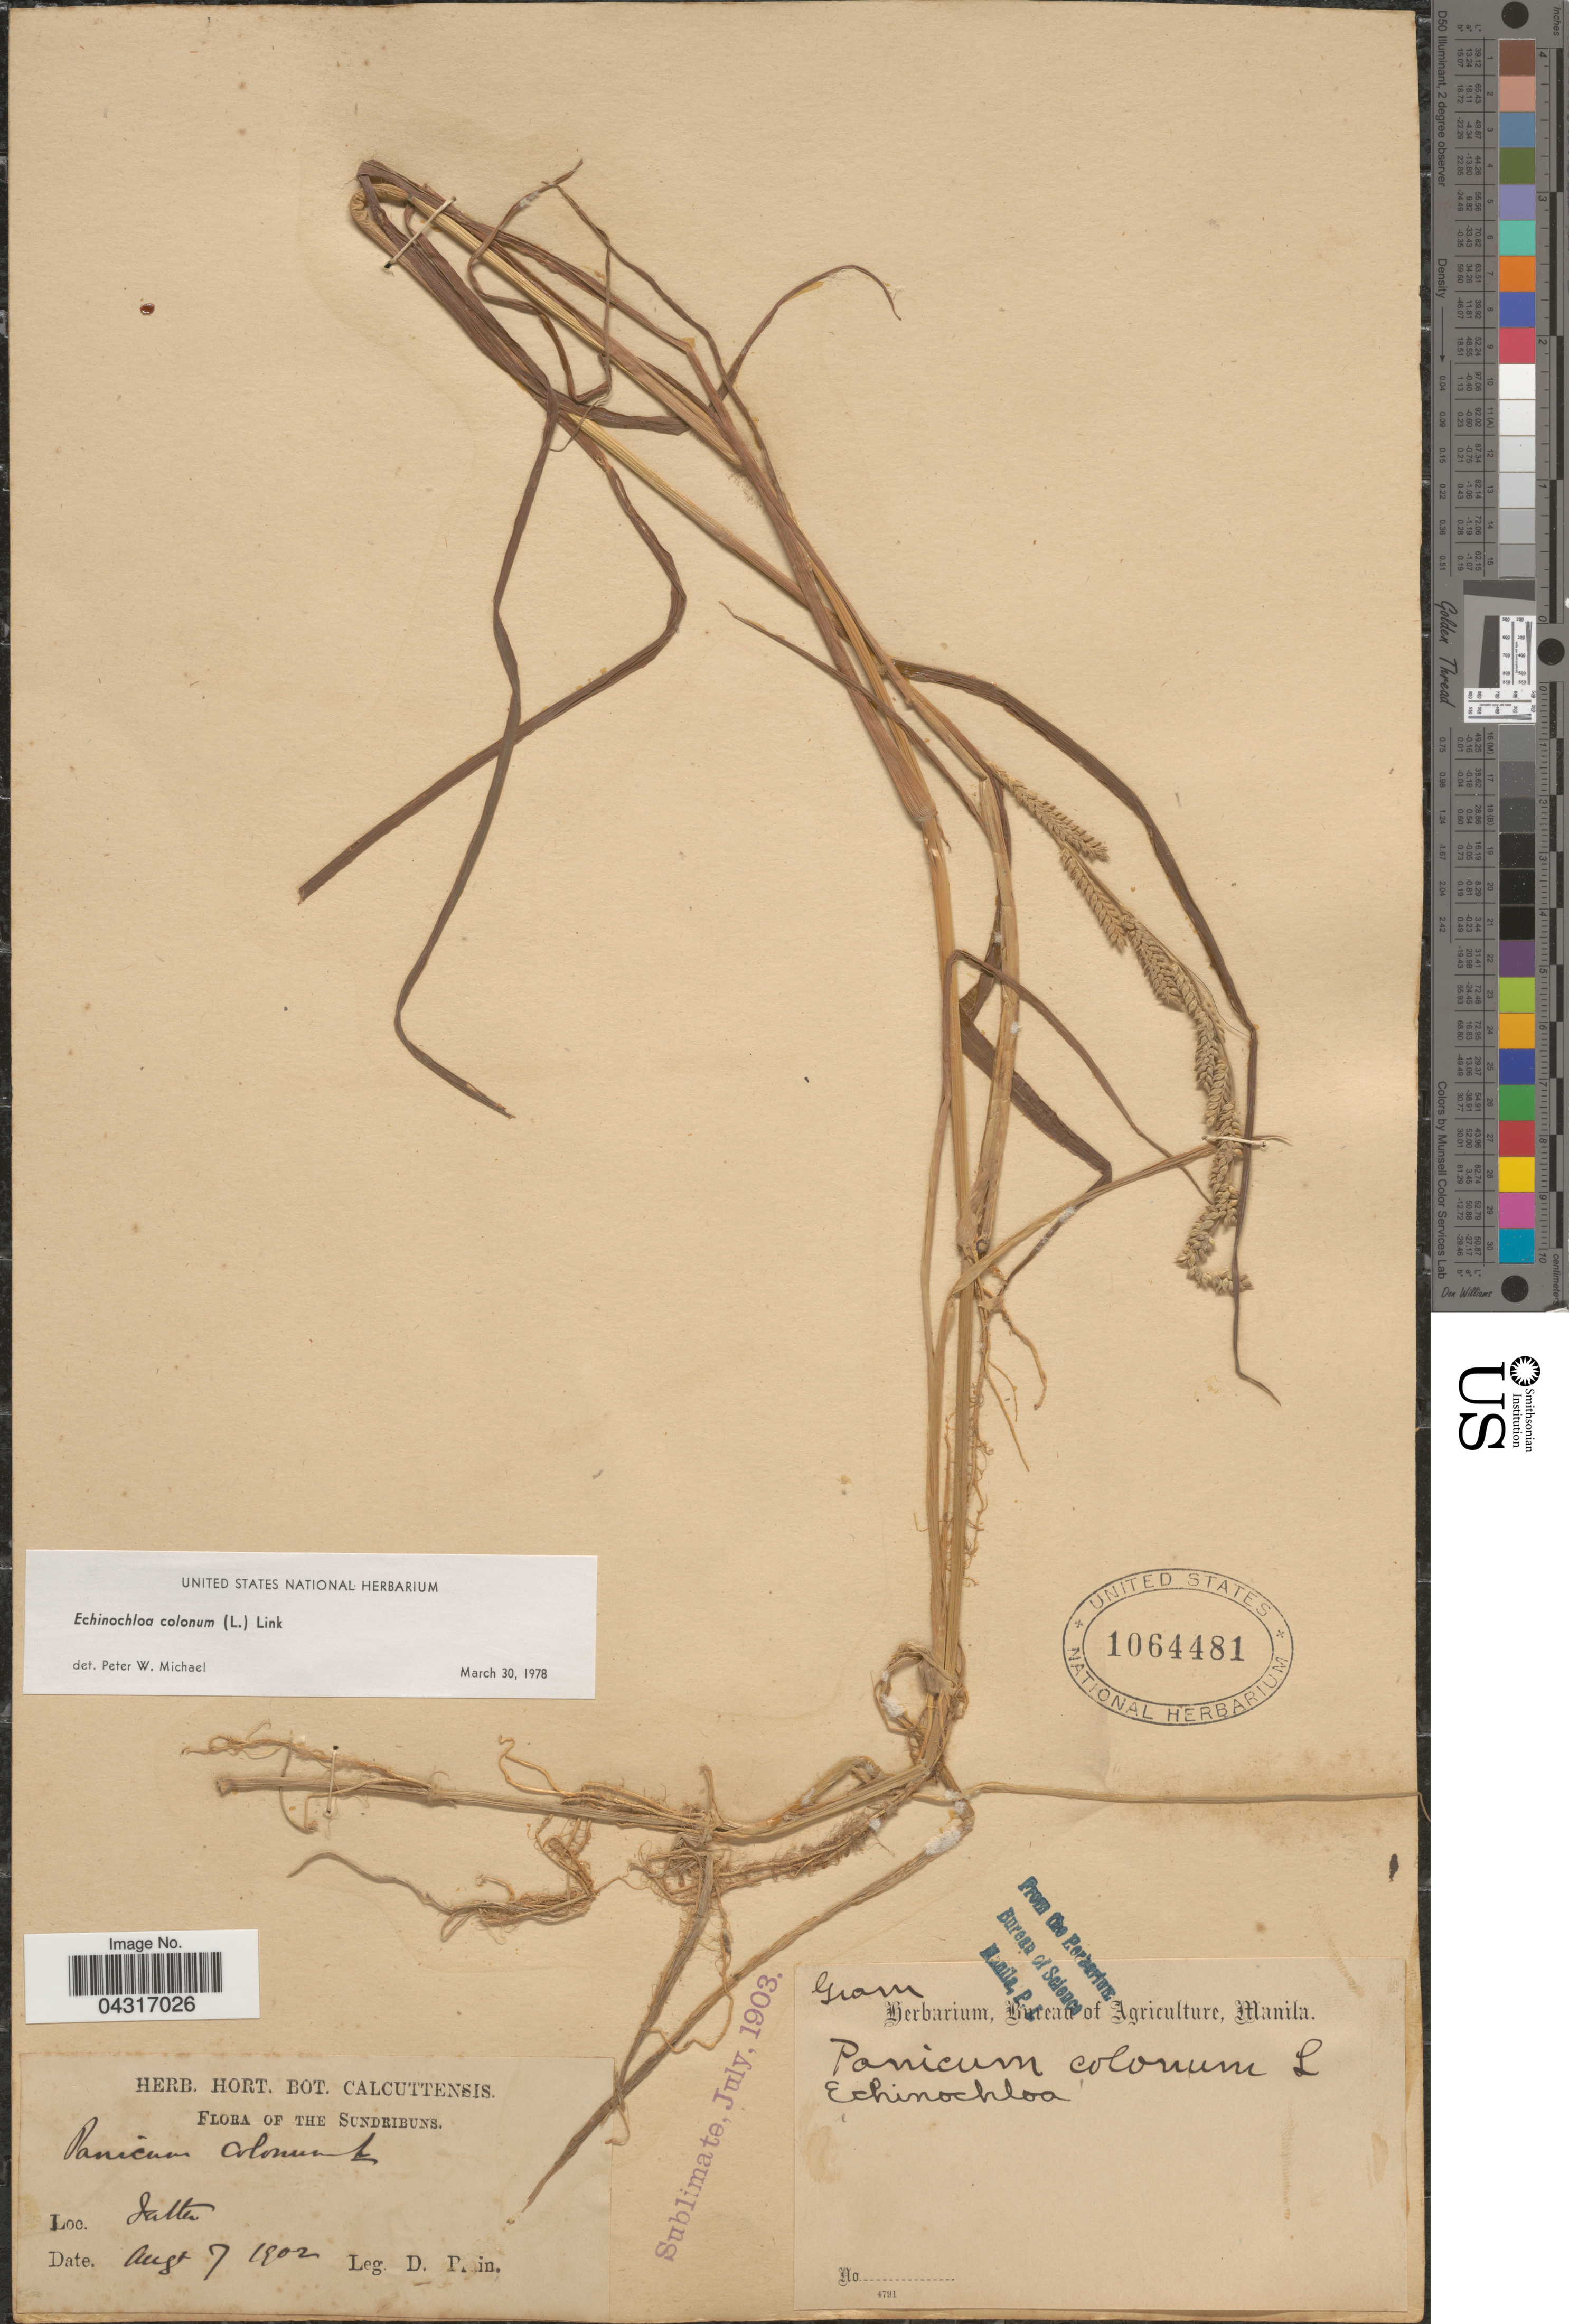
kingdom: Plantae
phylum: Tracheophyta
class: Liliopsida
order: Poales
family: Poaceae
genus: Echinochloa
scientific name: Echinochloa colona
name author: (L.) Link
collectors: D. Prain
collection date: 1902-08-07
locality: The Sundribuns. Salta.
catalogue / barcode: US 1064481